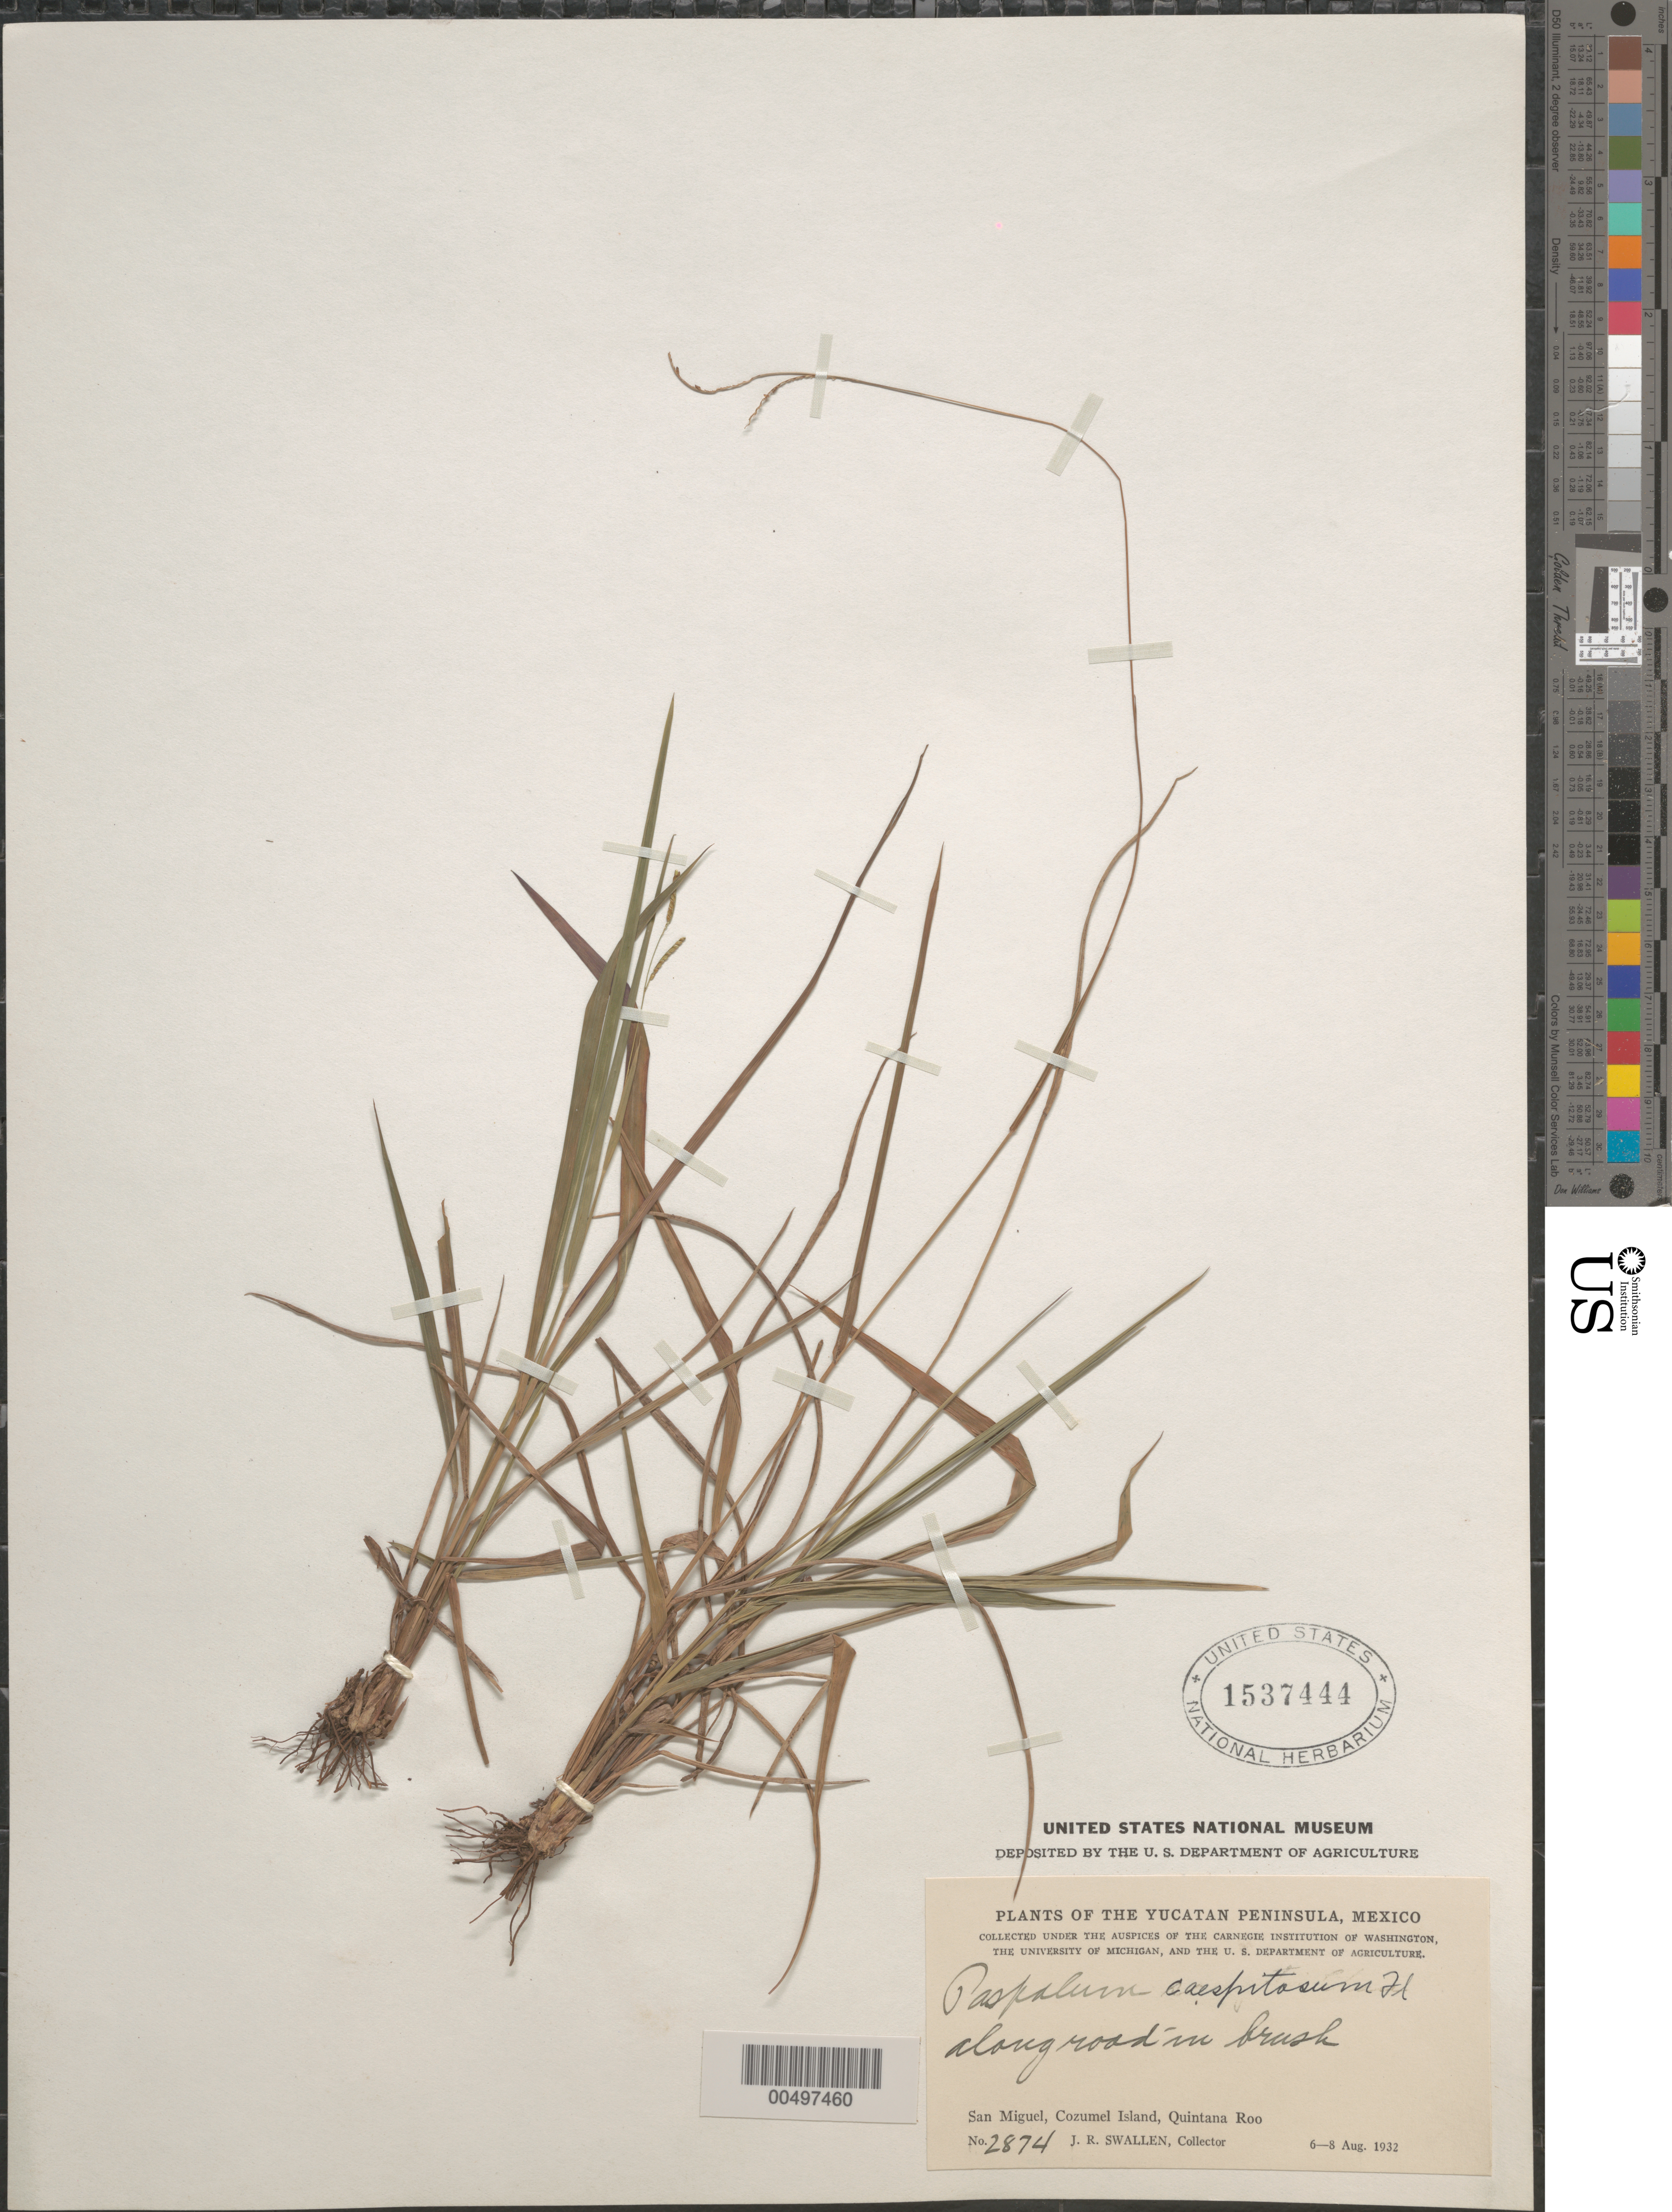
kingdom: Plantae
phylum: Tracheophyta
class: Liliopsida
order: Poales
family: Poaceae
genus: Paspalum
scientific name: Paspalum caespitosum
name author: Flüggé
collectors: J. R. Swallen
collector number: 2874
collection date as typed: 6 Aug 1932 to 8 Aug 1932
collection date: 1932-08-06/1932-08-08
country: Mexico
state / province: Quintana Roo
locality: Yucatan Peninsula, San Miguel, Cozumel Island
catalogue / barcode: US 1537444